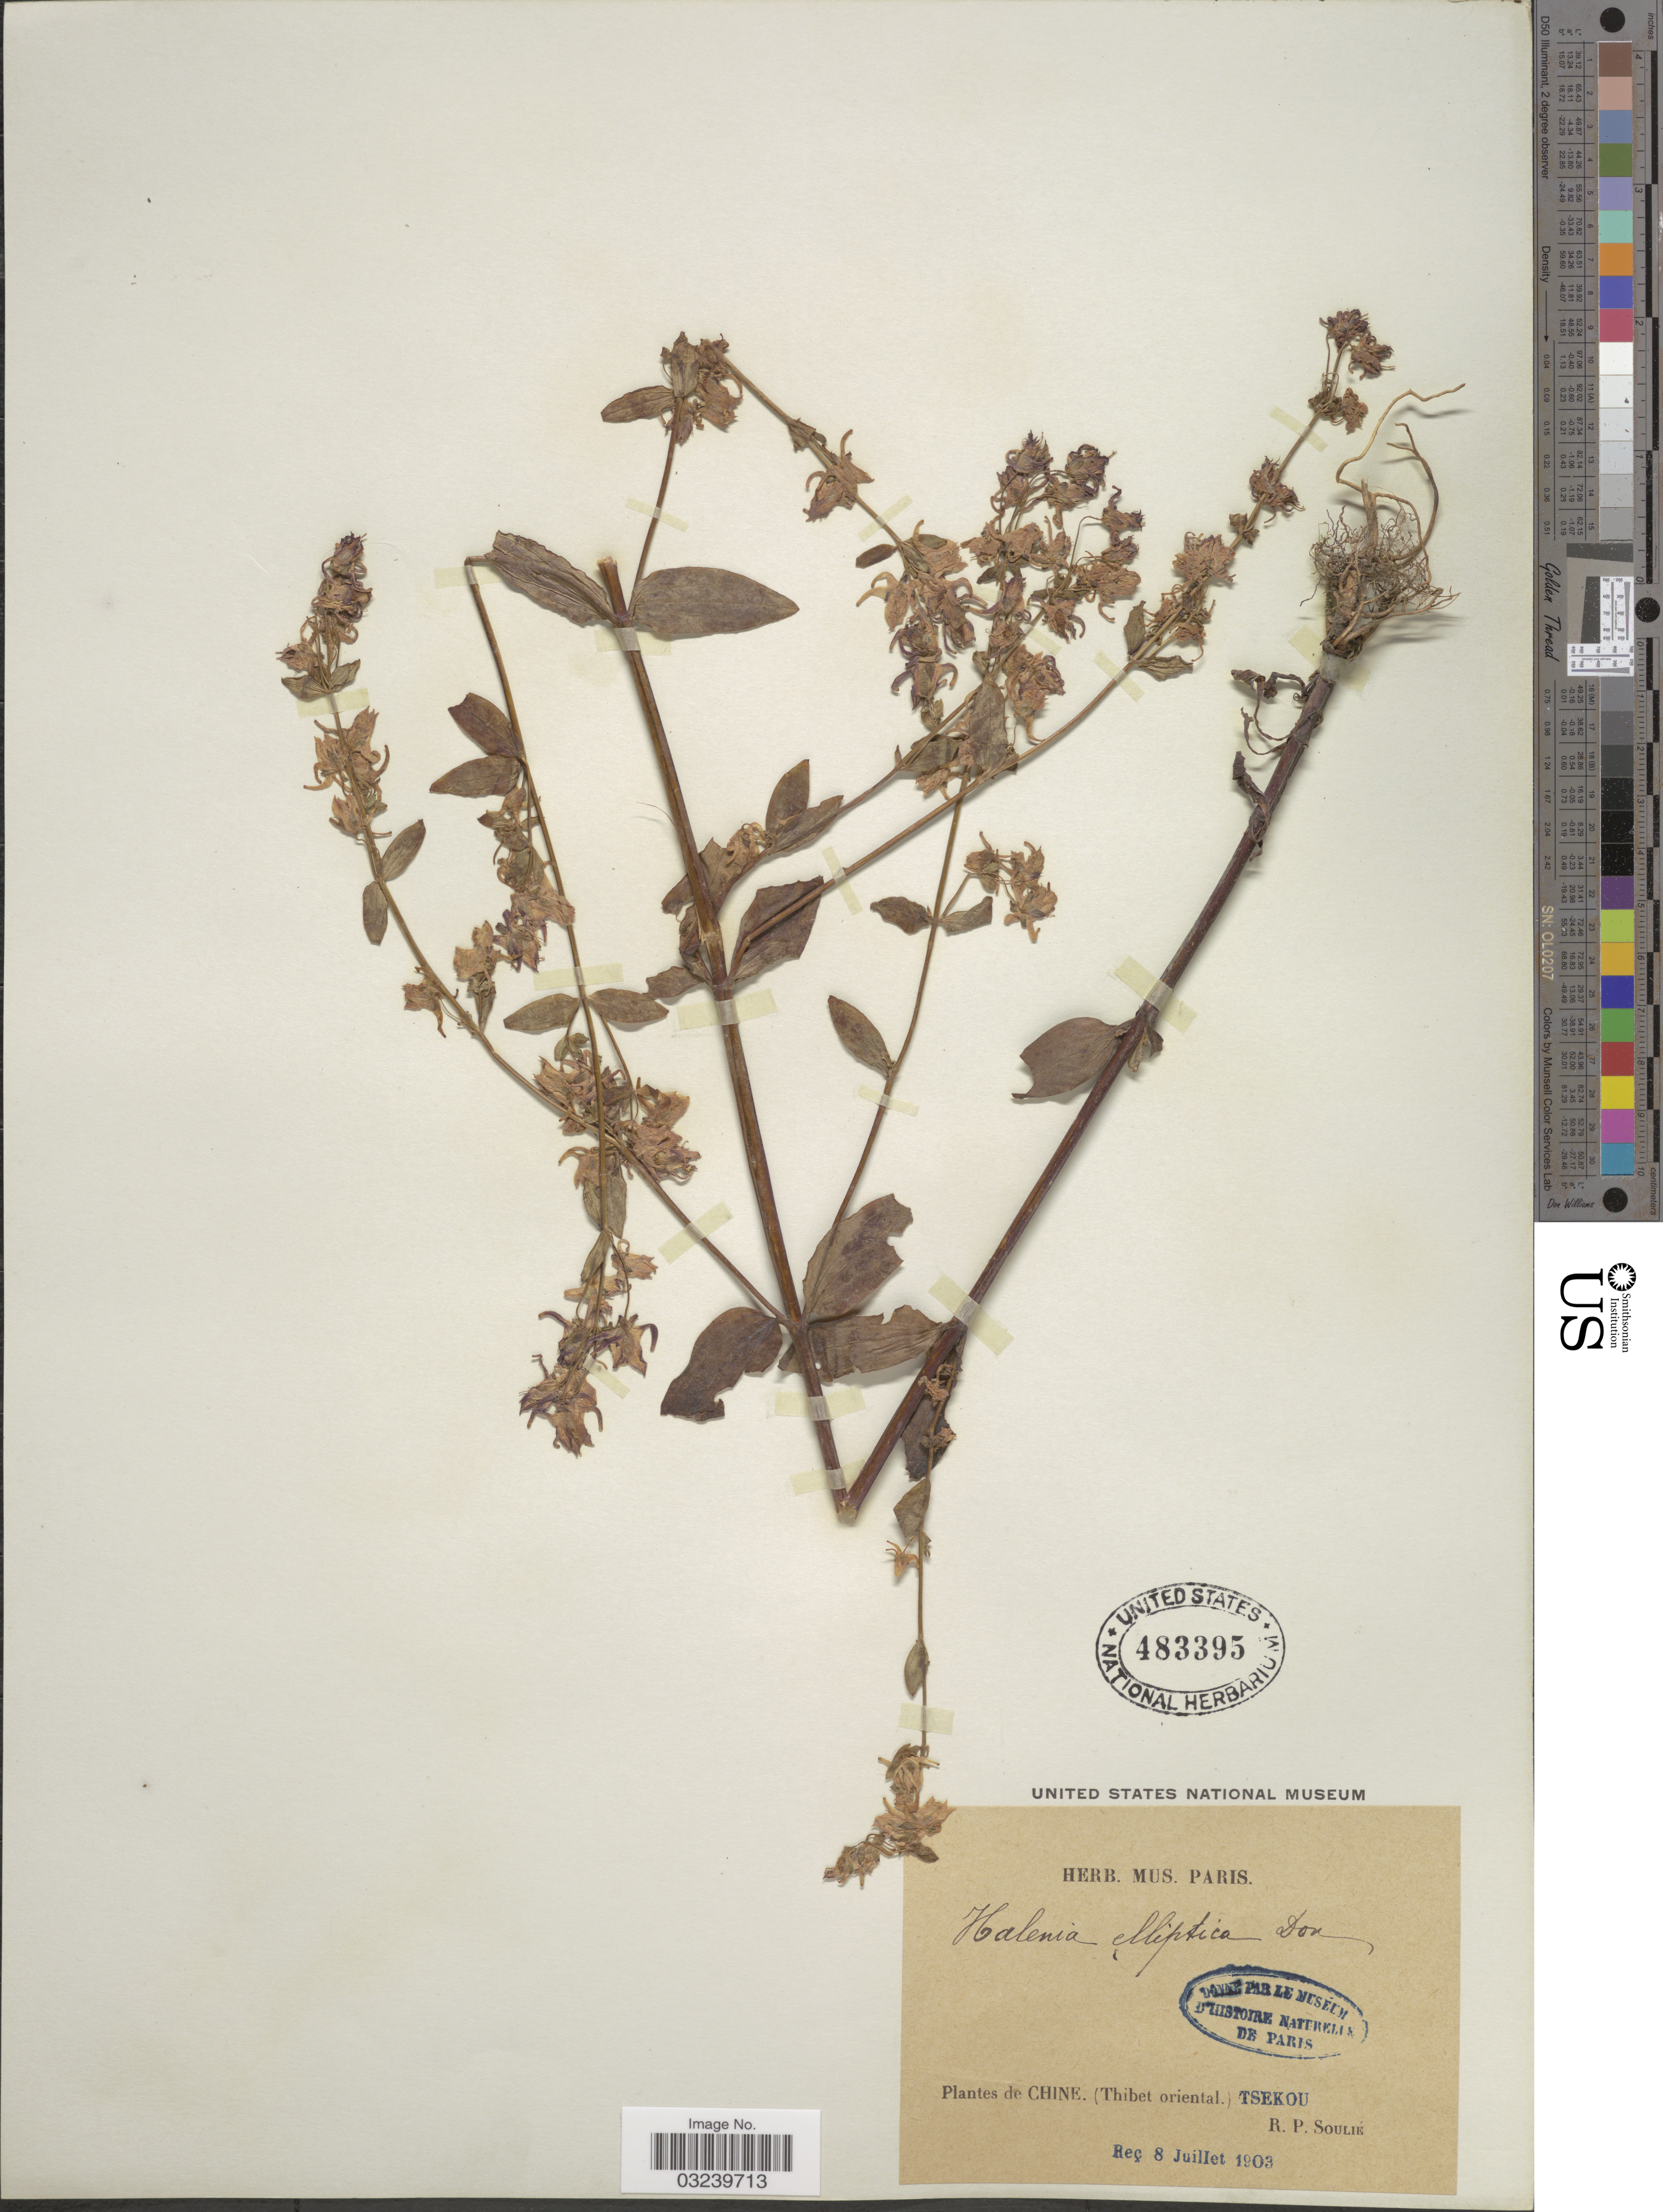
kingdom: Plantae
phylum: Tracheophyta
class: Magnoliopsida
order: Gentianales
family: Gentianaceae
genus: Halenia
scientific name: Halenia elliptica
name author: D. Don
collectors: R. Soulié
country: China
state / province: Xizang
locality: Chine. (Thibet oriental.) Tsekou.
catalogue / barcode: US 483395